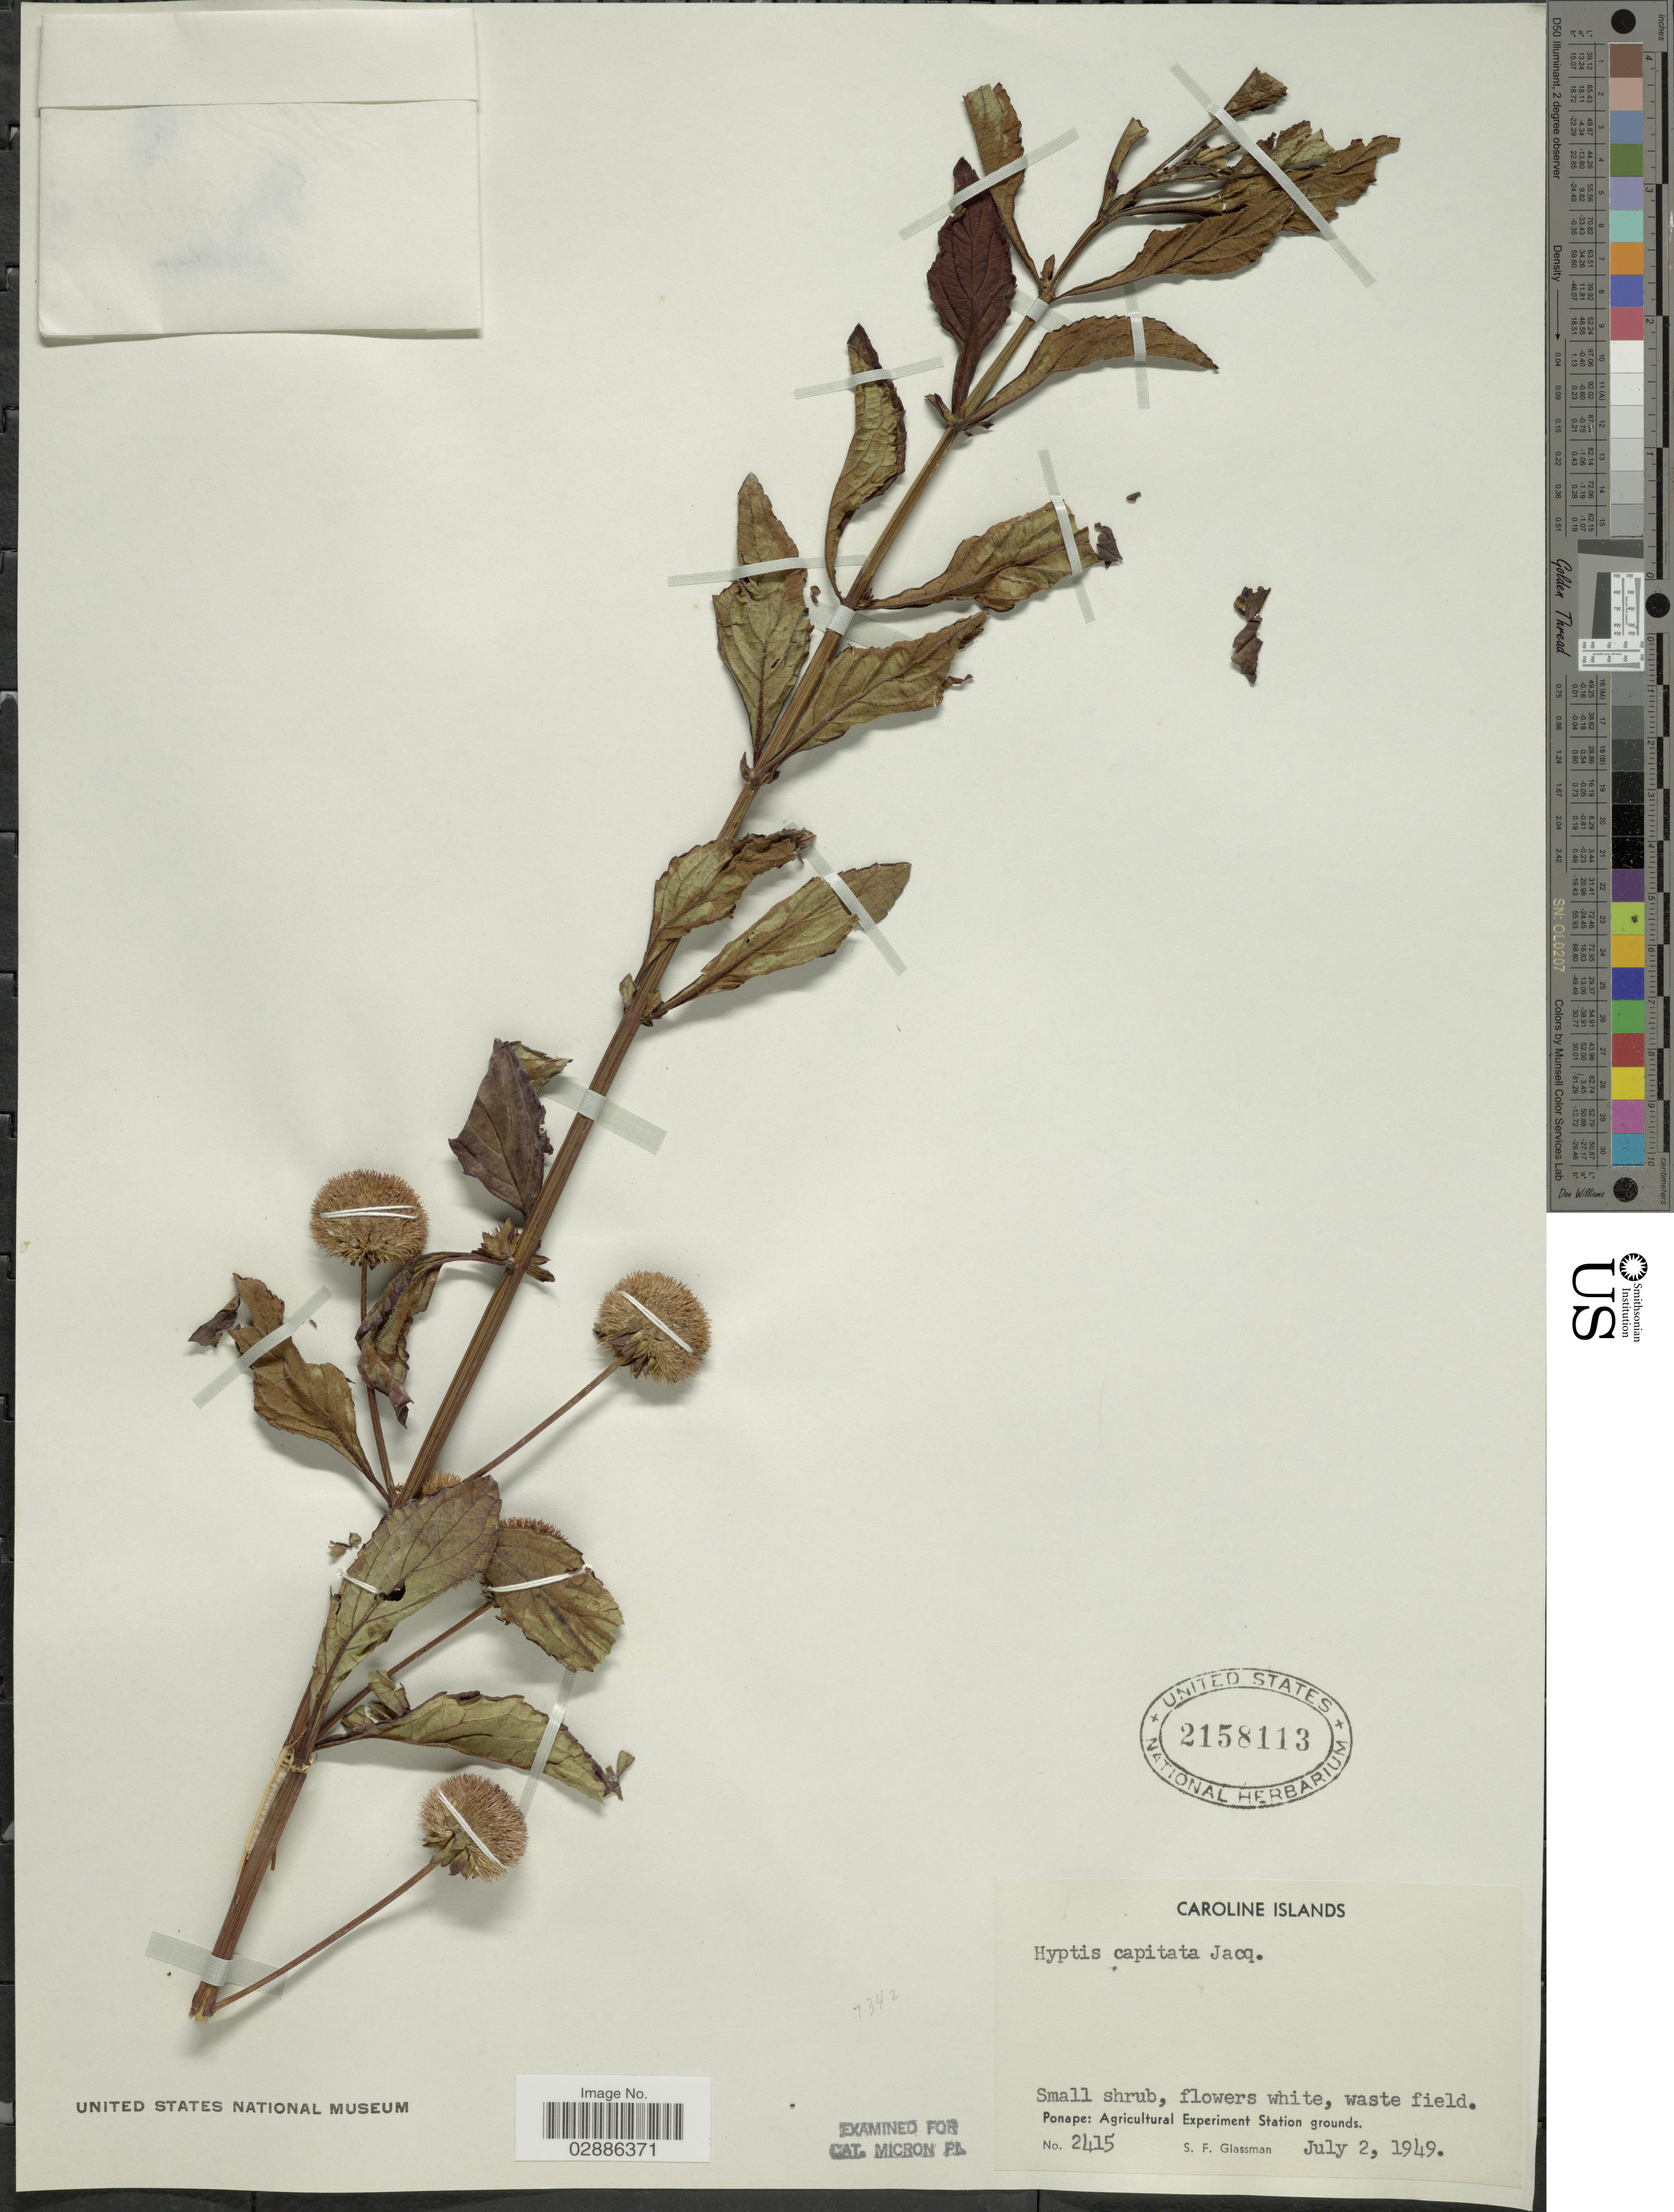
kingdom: Plantae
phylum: Tracheophyta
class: Magnoliopsida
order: Lamiales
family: Lamiaceae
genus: Hyptis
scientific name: Hyptis capitata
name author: Jacq.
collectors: S. F. Glassman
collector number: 2415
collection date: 1949-07-02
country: Micronesia, Federated States of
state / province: Pohnpei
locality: Caroline Islands, Ponape: Agricultural Experiment Station grounds.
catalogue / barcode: US 2158113